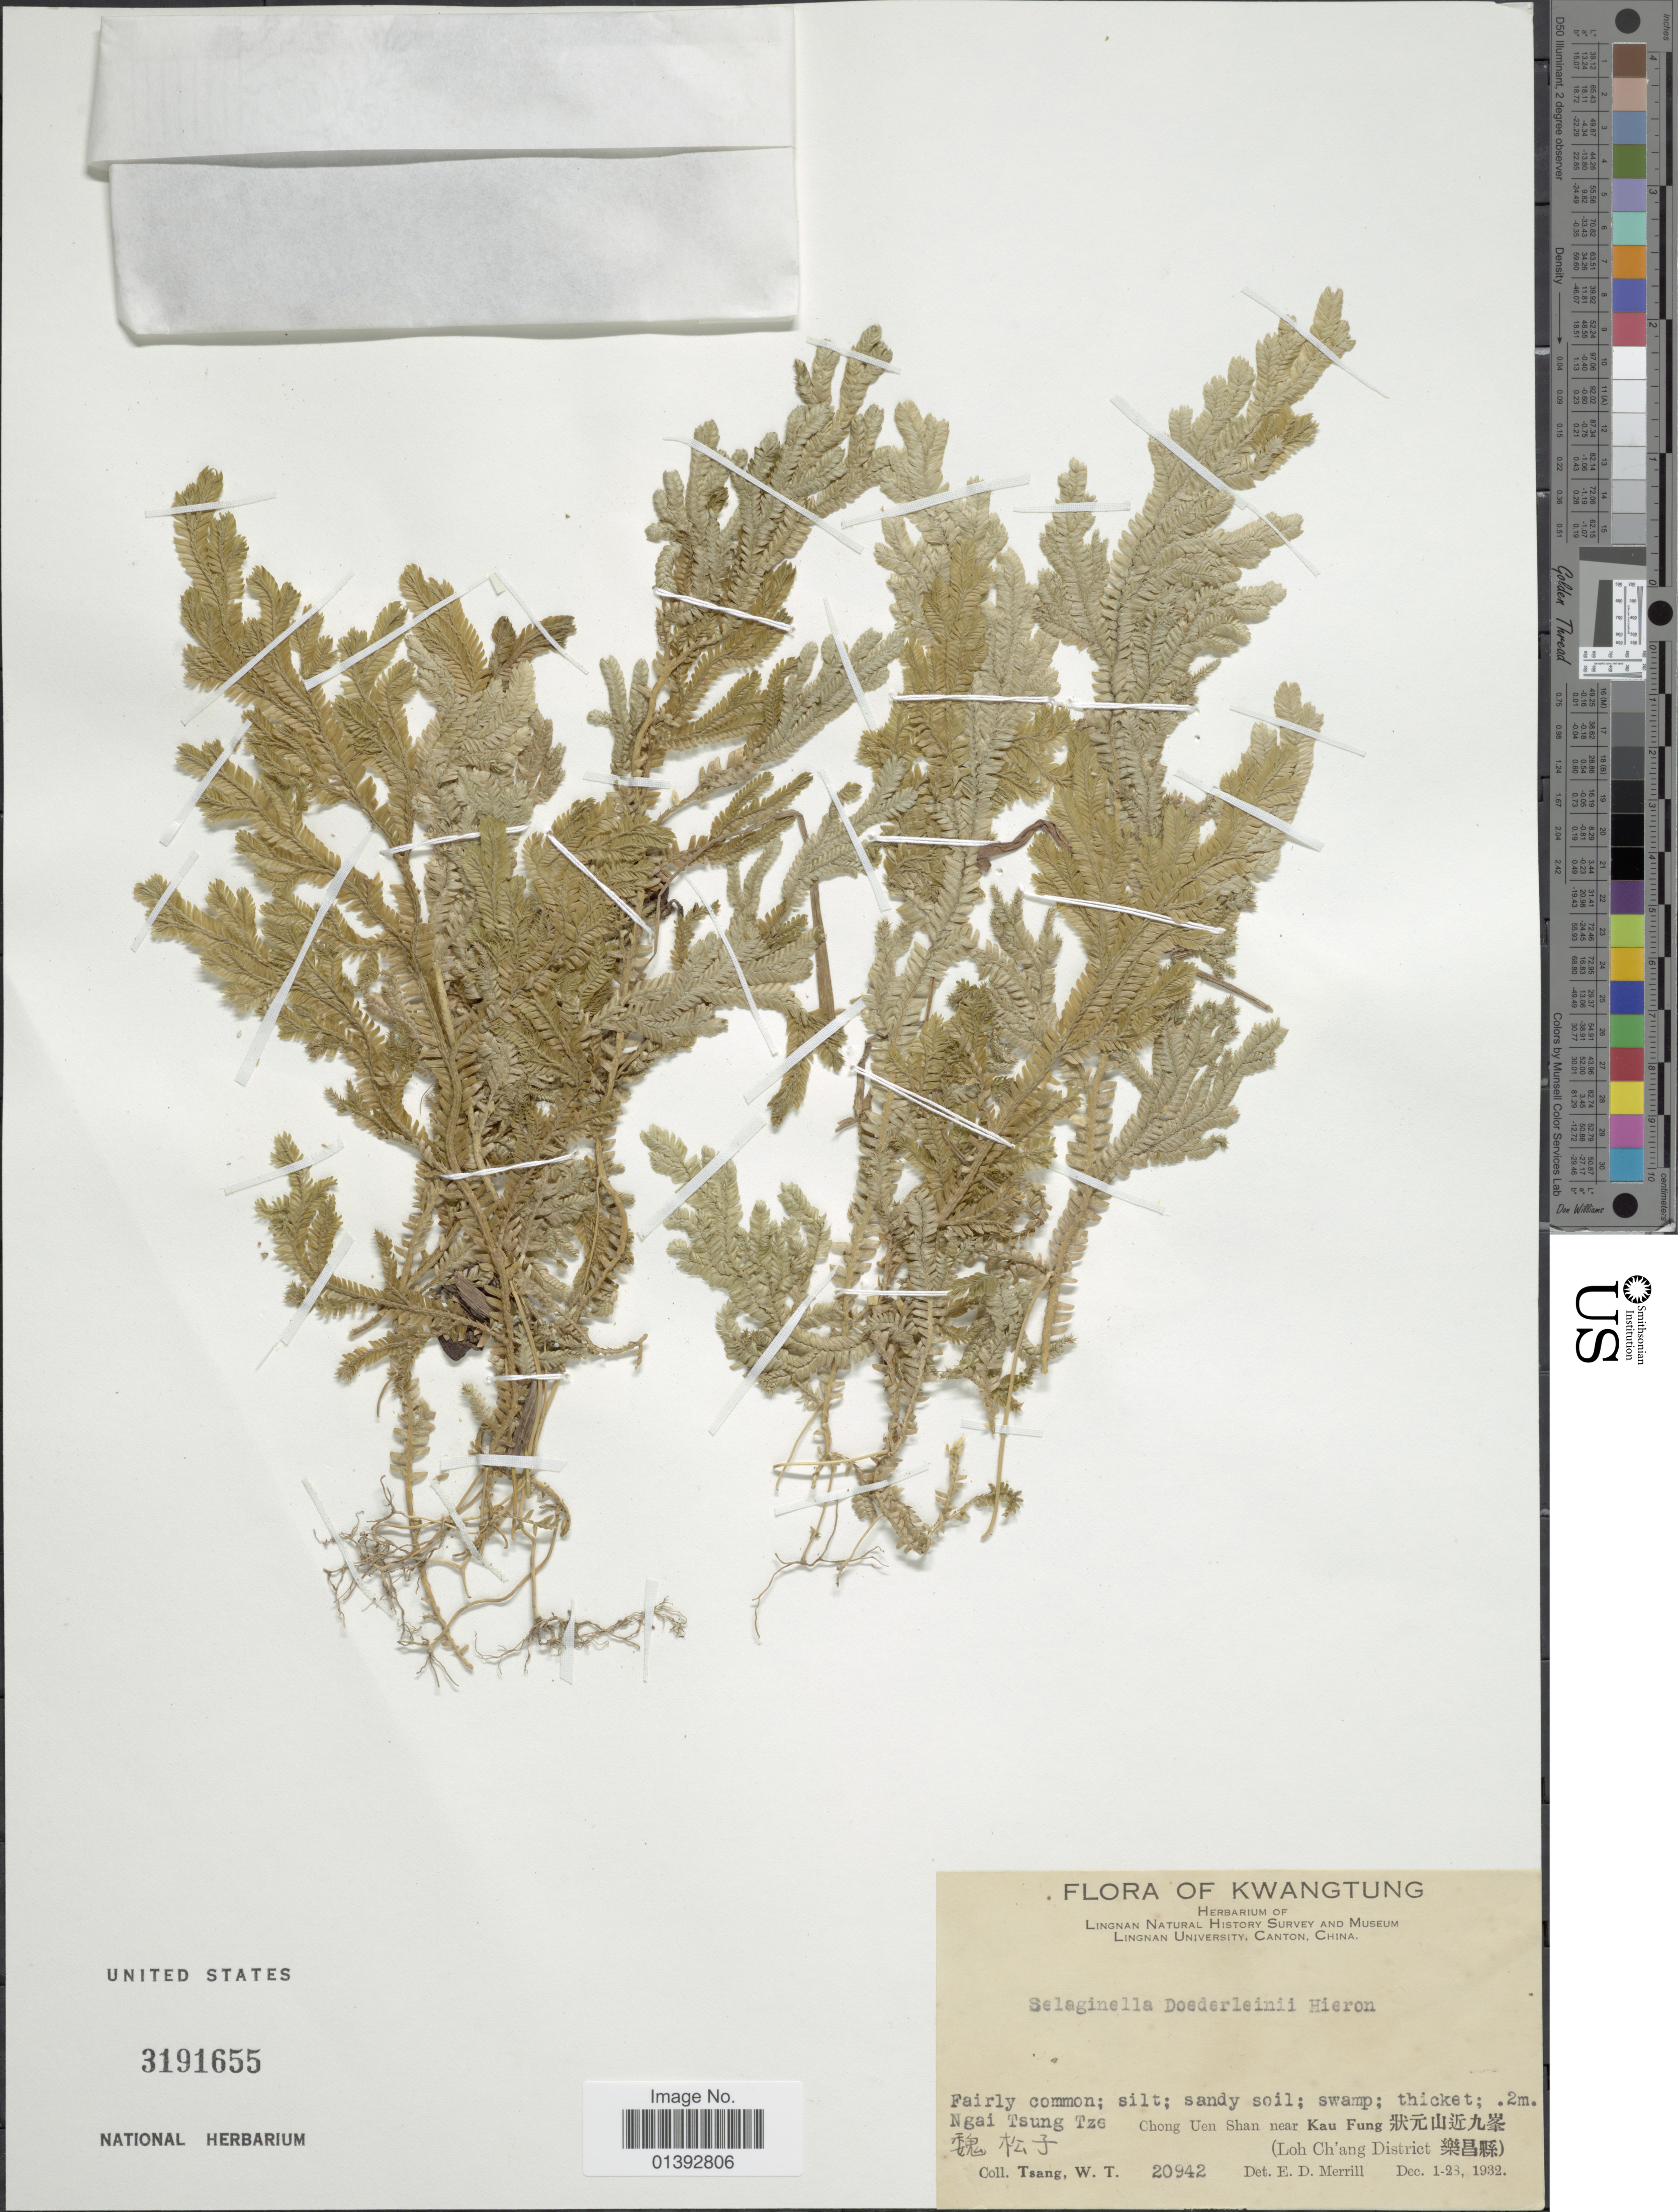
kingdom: Plantae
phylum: Tracheophyta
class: Lycopodiopsida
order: Selaginellales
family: Selaginellaceae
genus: Selaginella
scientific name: Selaginella doederleinii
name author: Hieron.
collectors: W. T. Tsang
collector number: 20942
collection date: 1932-12-01/1932-12-28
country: China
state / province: Guangdong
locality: Kwangtung, Chong Uen Shan near Kau Fung (Loh Ch'ang District)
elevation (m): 2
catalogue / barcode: US 3191655